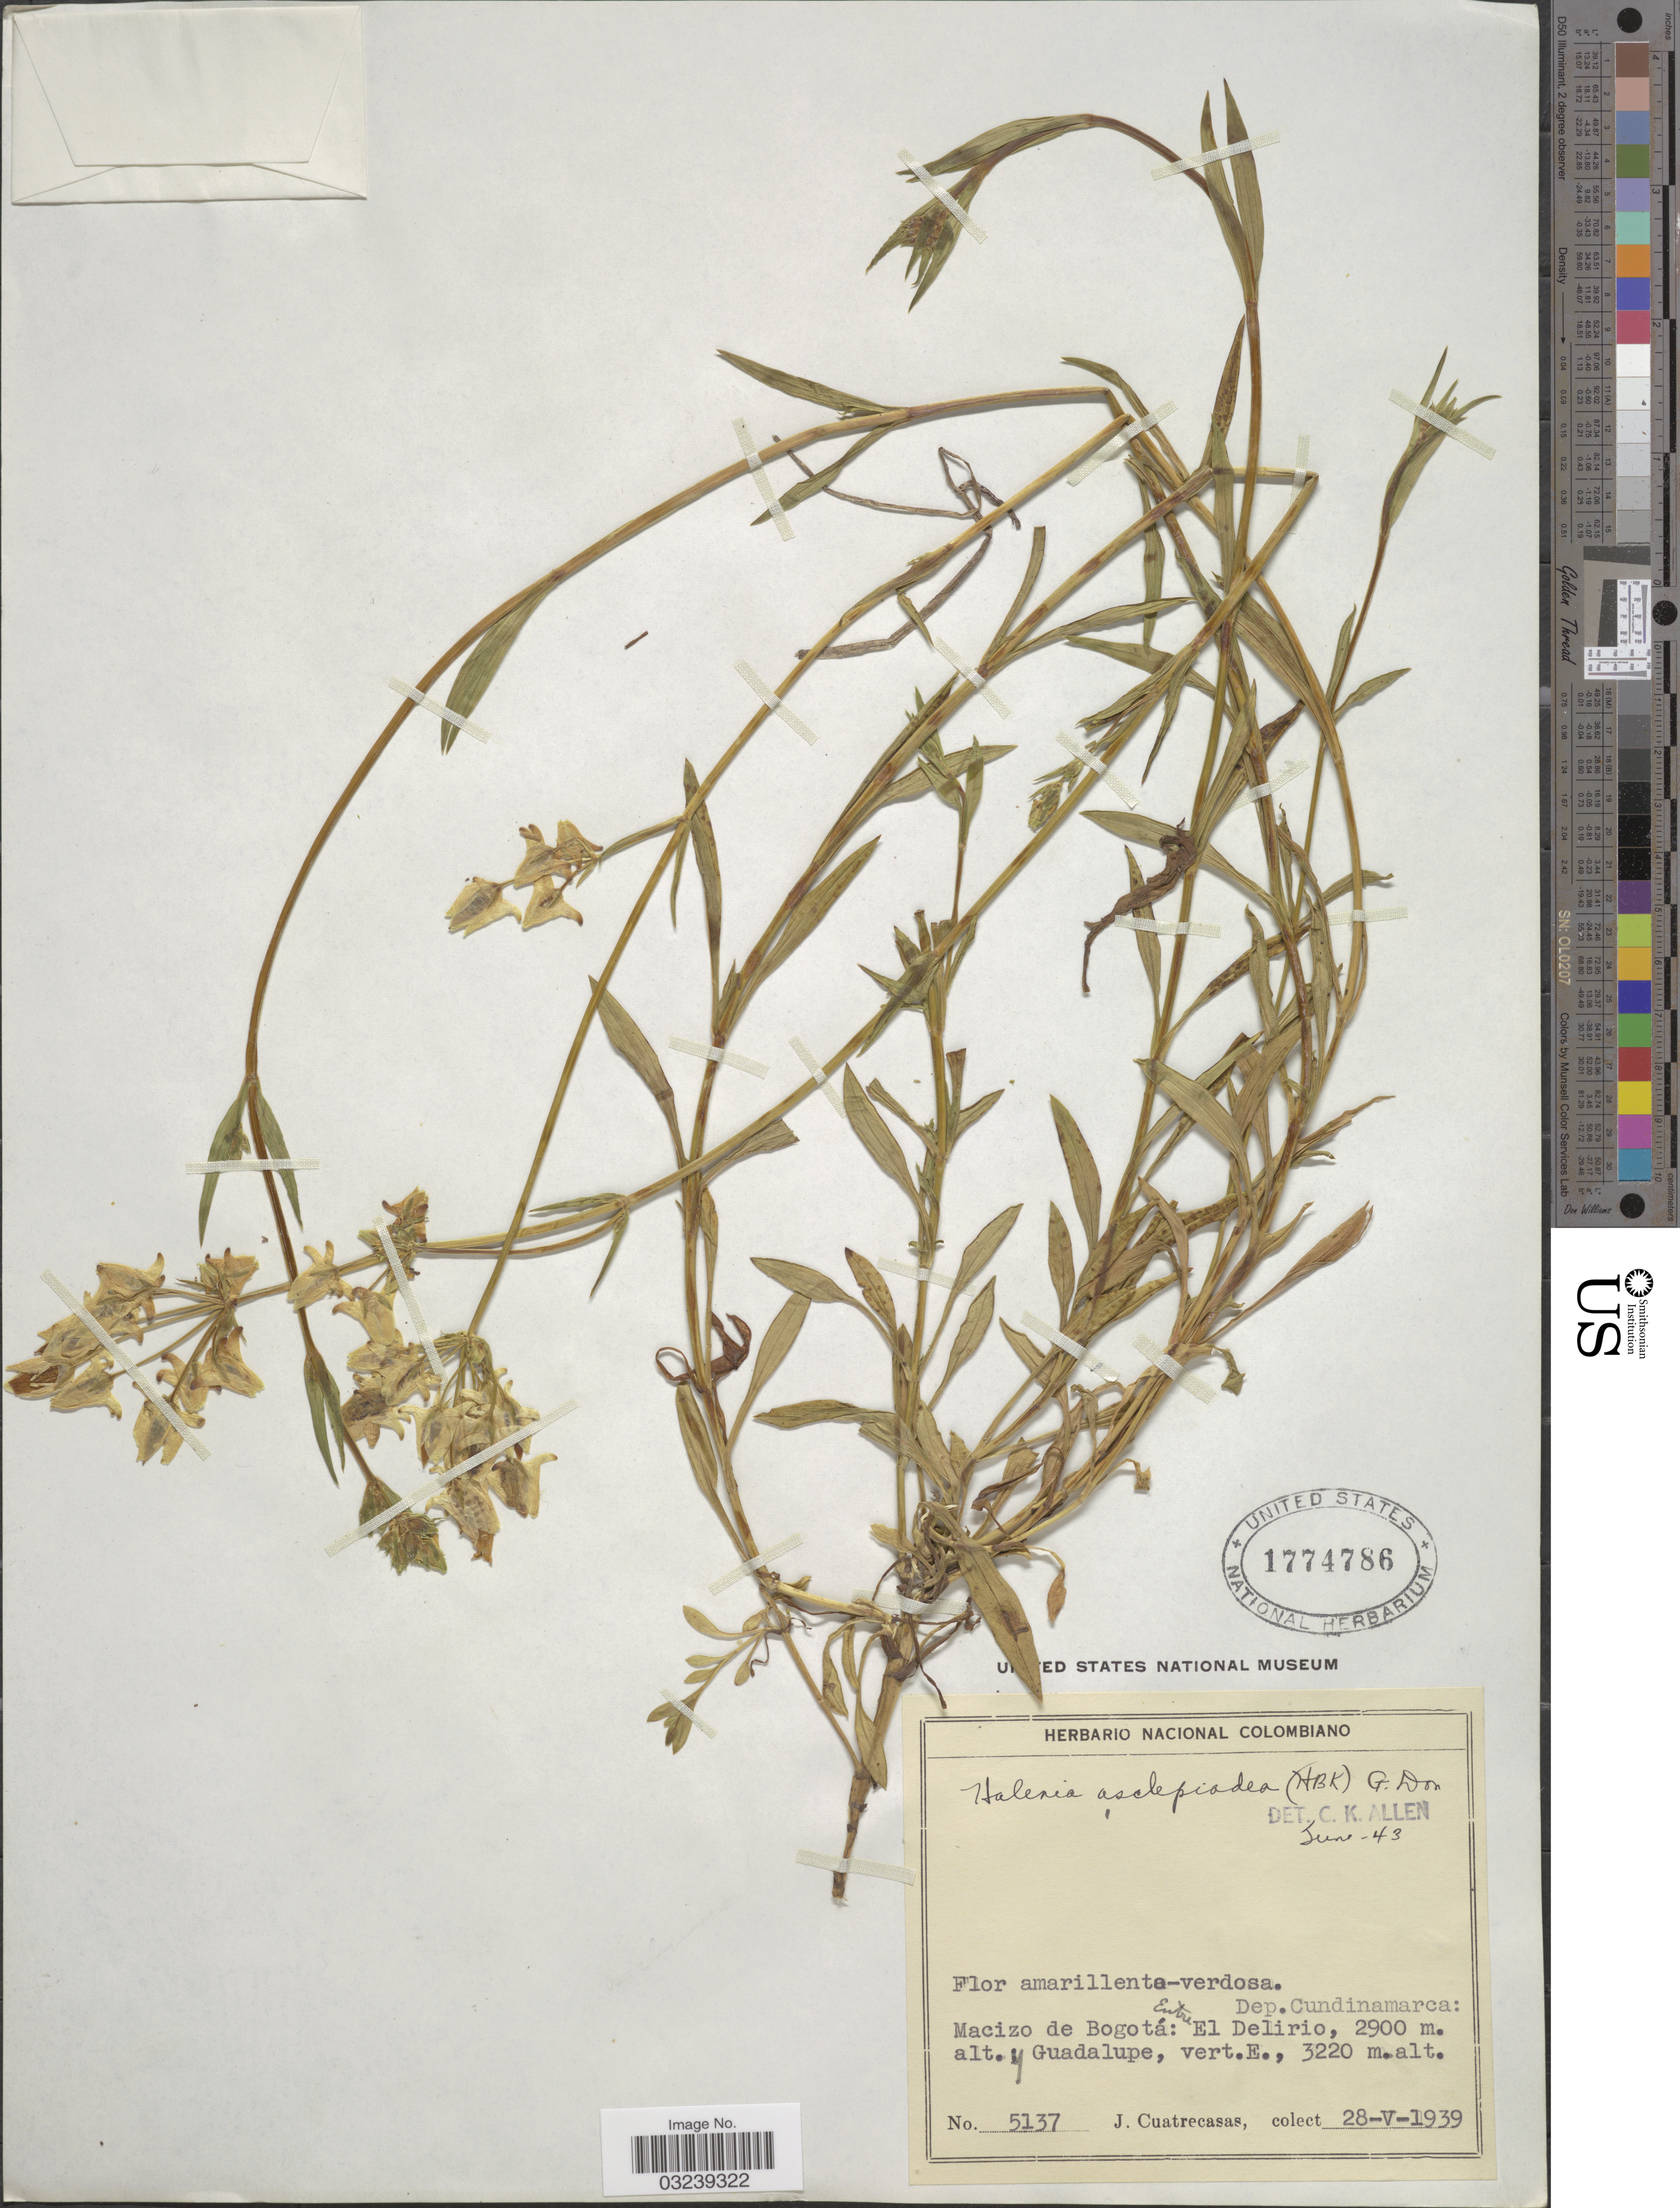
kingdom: Plantae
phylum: Tracheophyta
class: Magnoliopsida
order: Gentianales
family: Gentianaceae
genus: Halenia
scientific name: Halenia asclepiadea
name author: (Kunth) G. Don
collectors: J. Cuatrecasas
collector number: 5137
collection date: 1939-05-28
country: Colombia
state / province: Cundinamarca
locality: Dep. Cundinamarca: Macizo de Bogotá: Entre El Delirio, y Guadalupe, vert. E.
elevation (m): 2900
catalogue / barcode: US 1774786